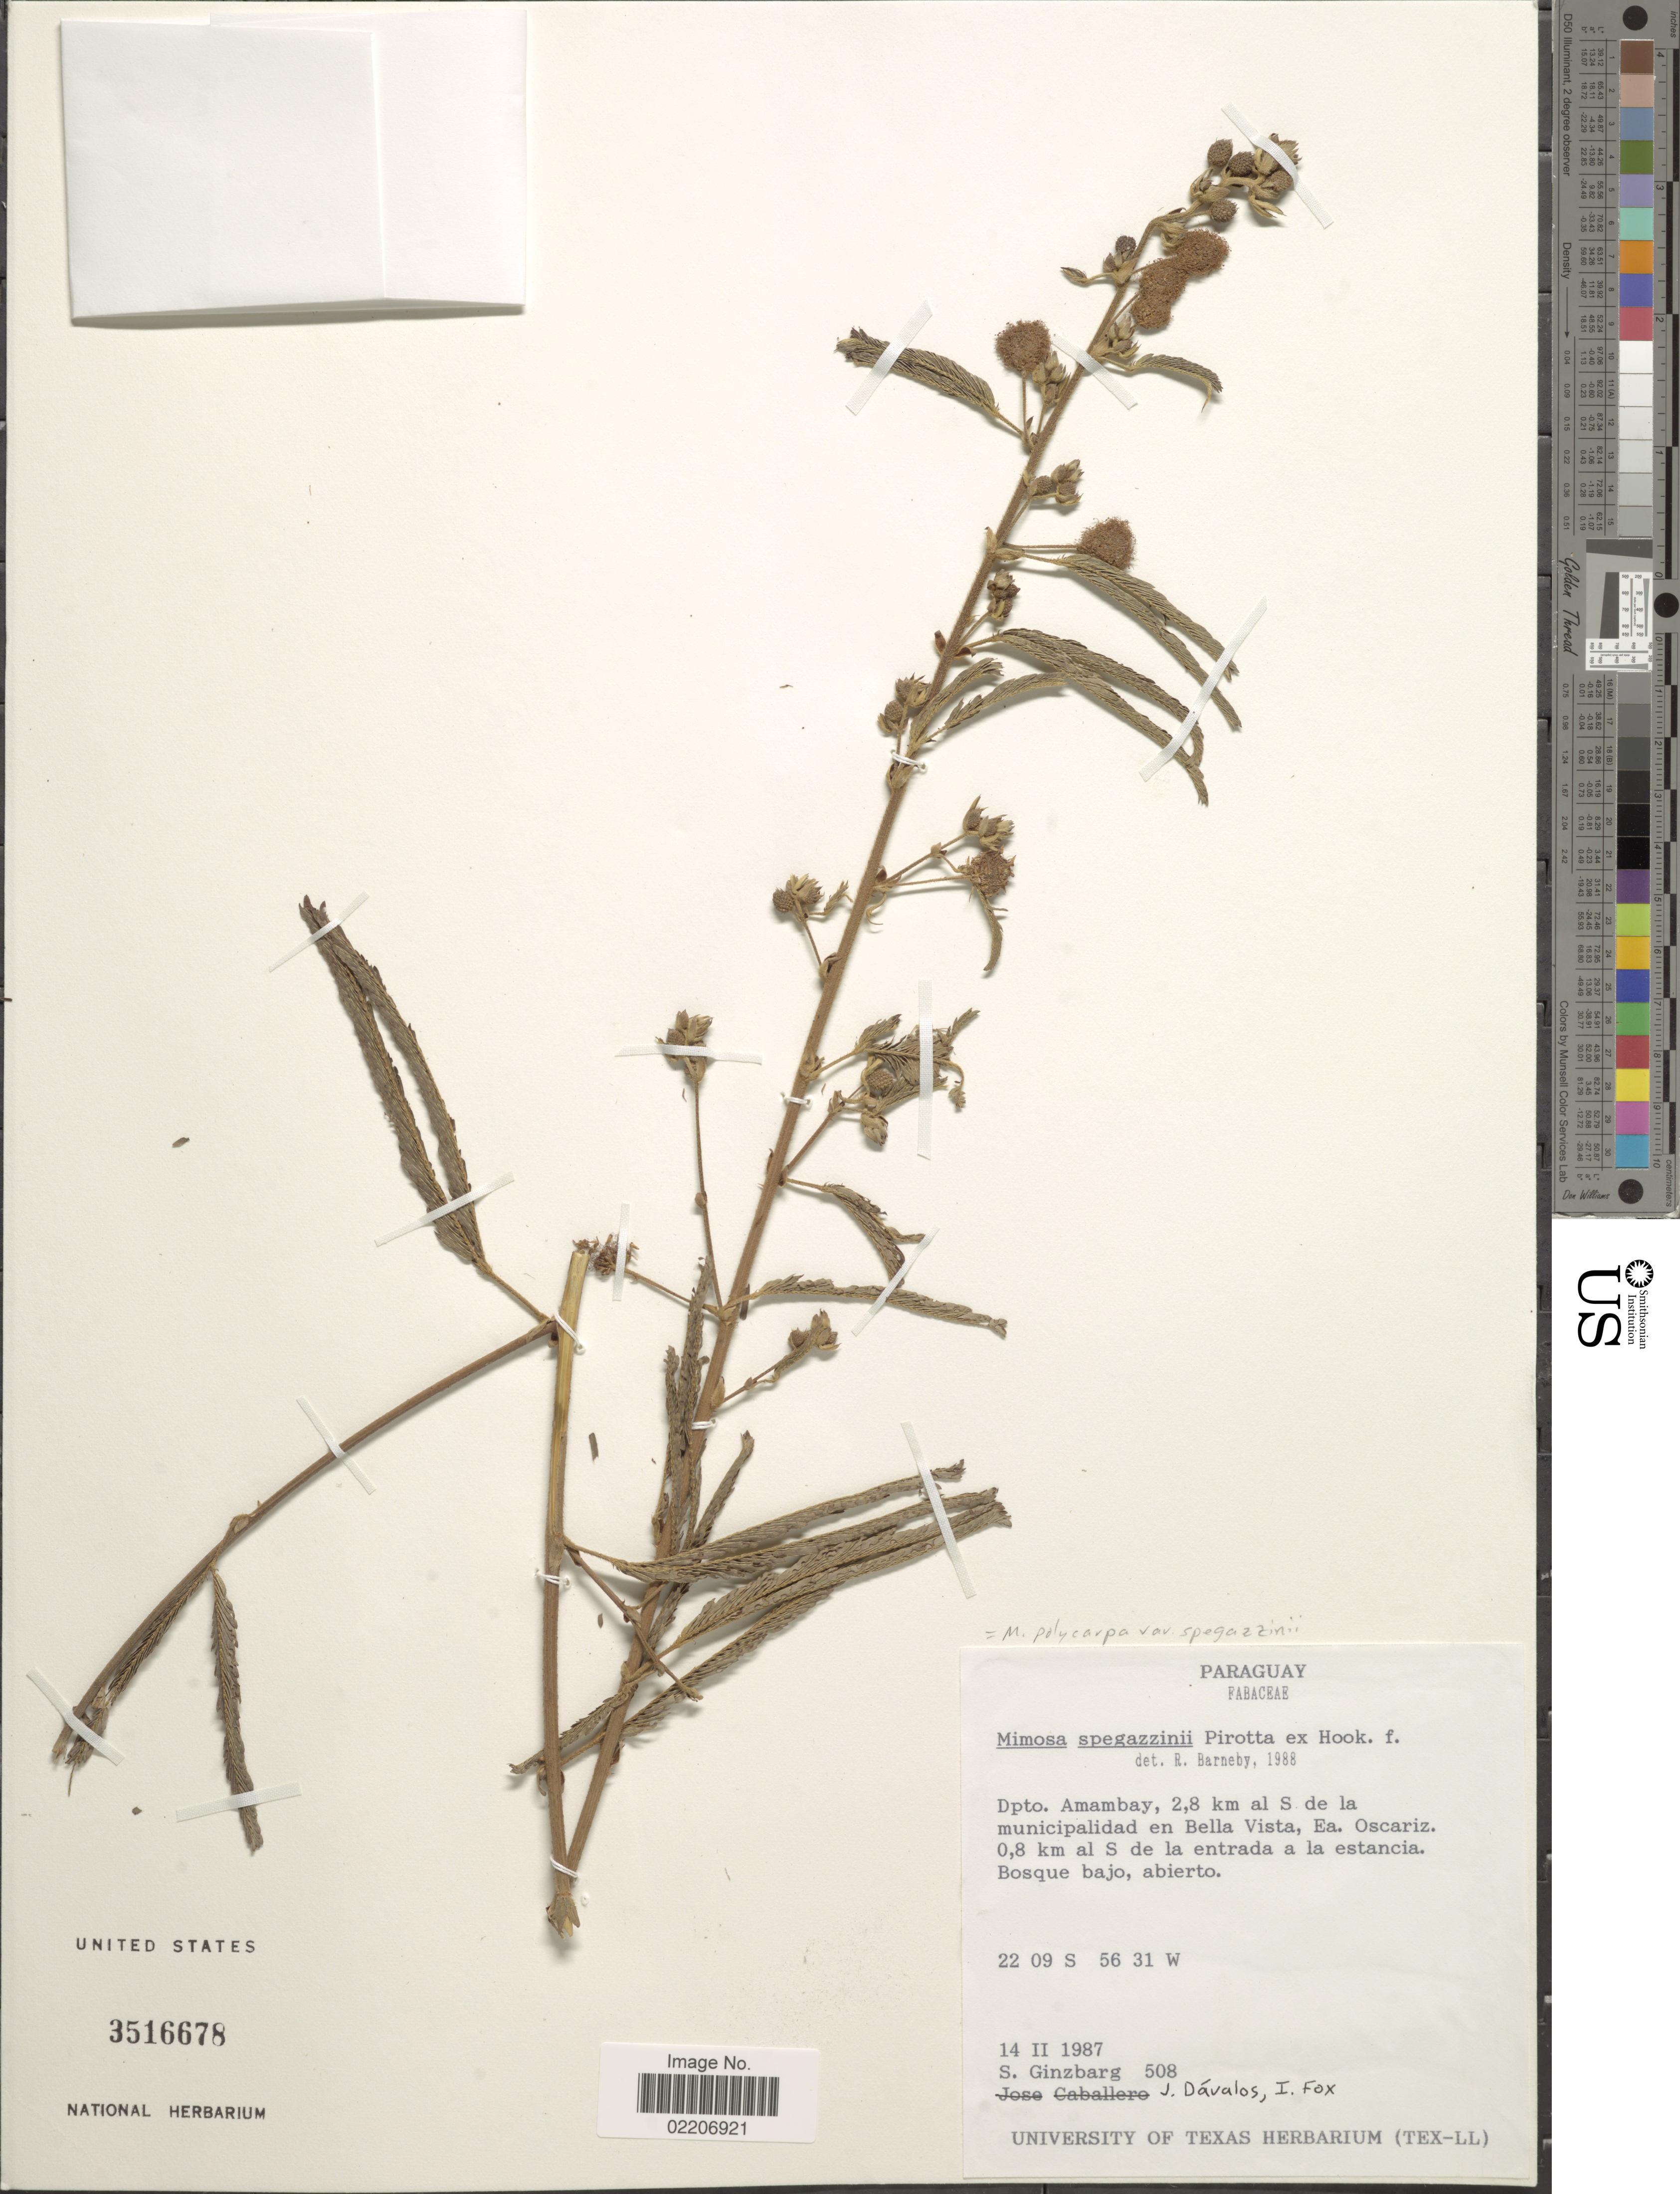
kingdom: Plantae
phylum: Tracheophyta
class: Magnoliopsida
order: Fabales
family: Fabaceae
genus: Mimosa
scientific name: Mimosa polycarpa var. spegazzinii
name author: (Pirotta) Burkart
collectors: S. Ginzbarg, J. Davalos & I. Fox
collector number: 508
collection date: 1987-02-14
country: Paraguay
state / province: Amambay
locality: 2.8 km al s de la municipalidad en Bella Vista, Ea. Oscariz, 0.8 km al S de la entrada a la estancia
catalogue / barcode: US 3516678